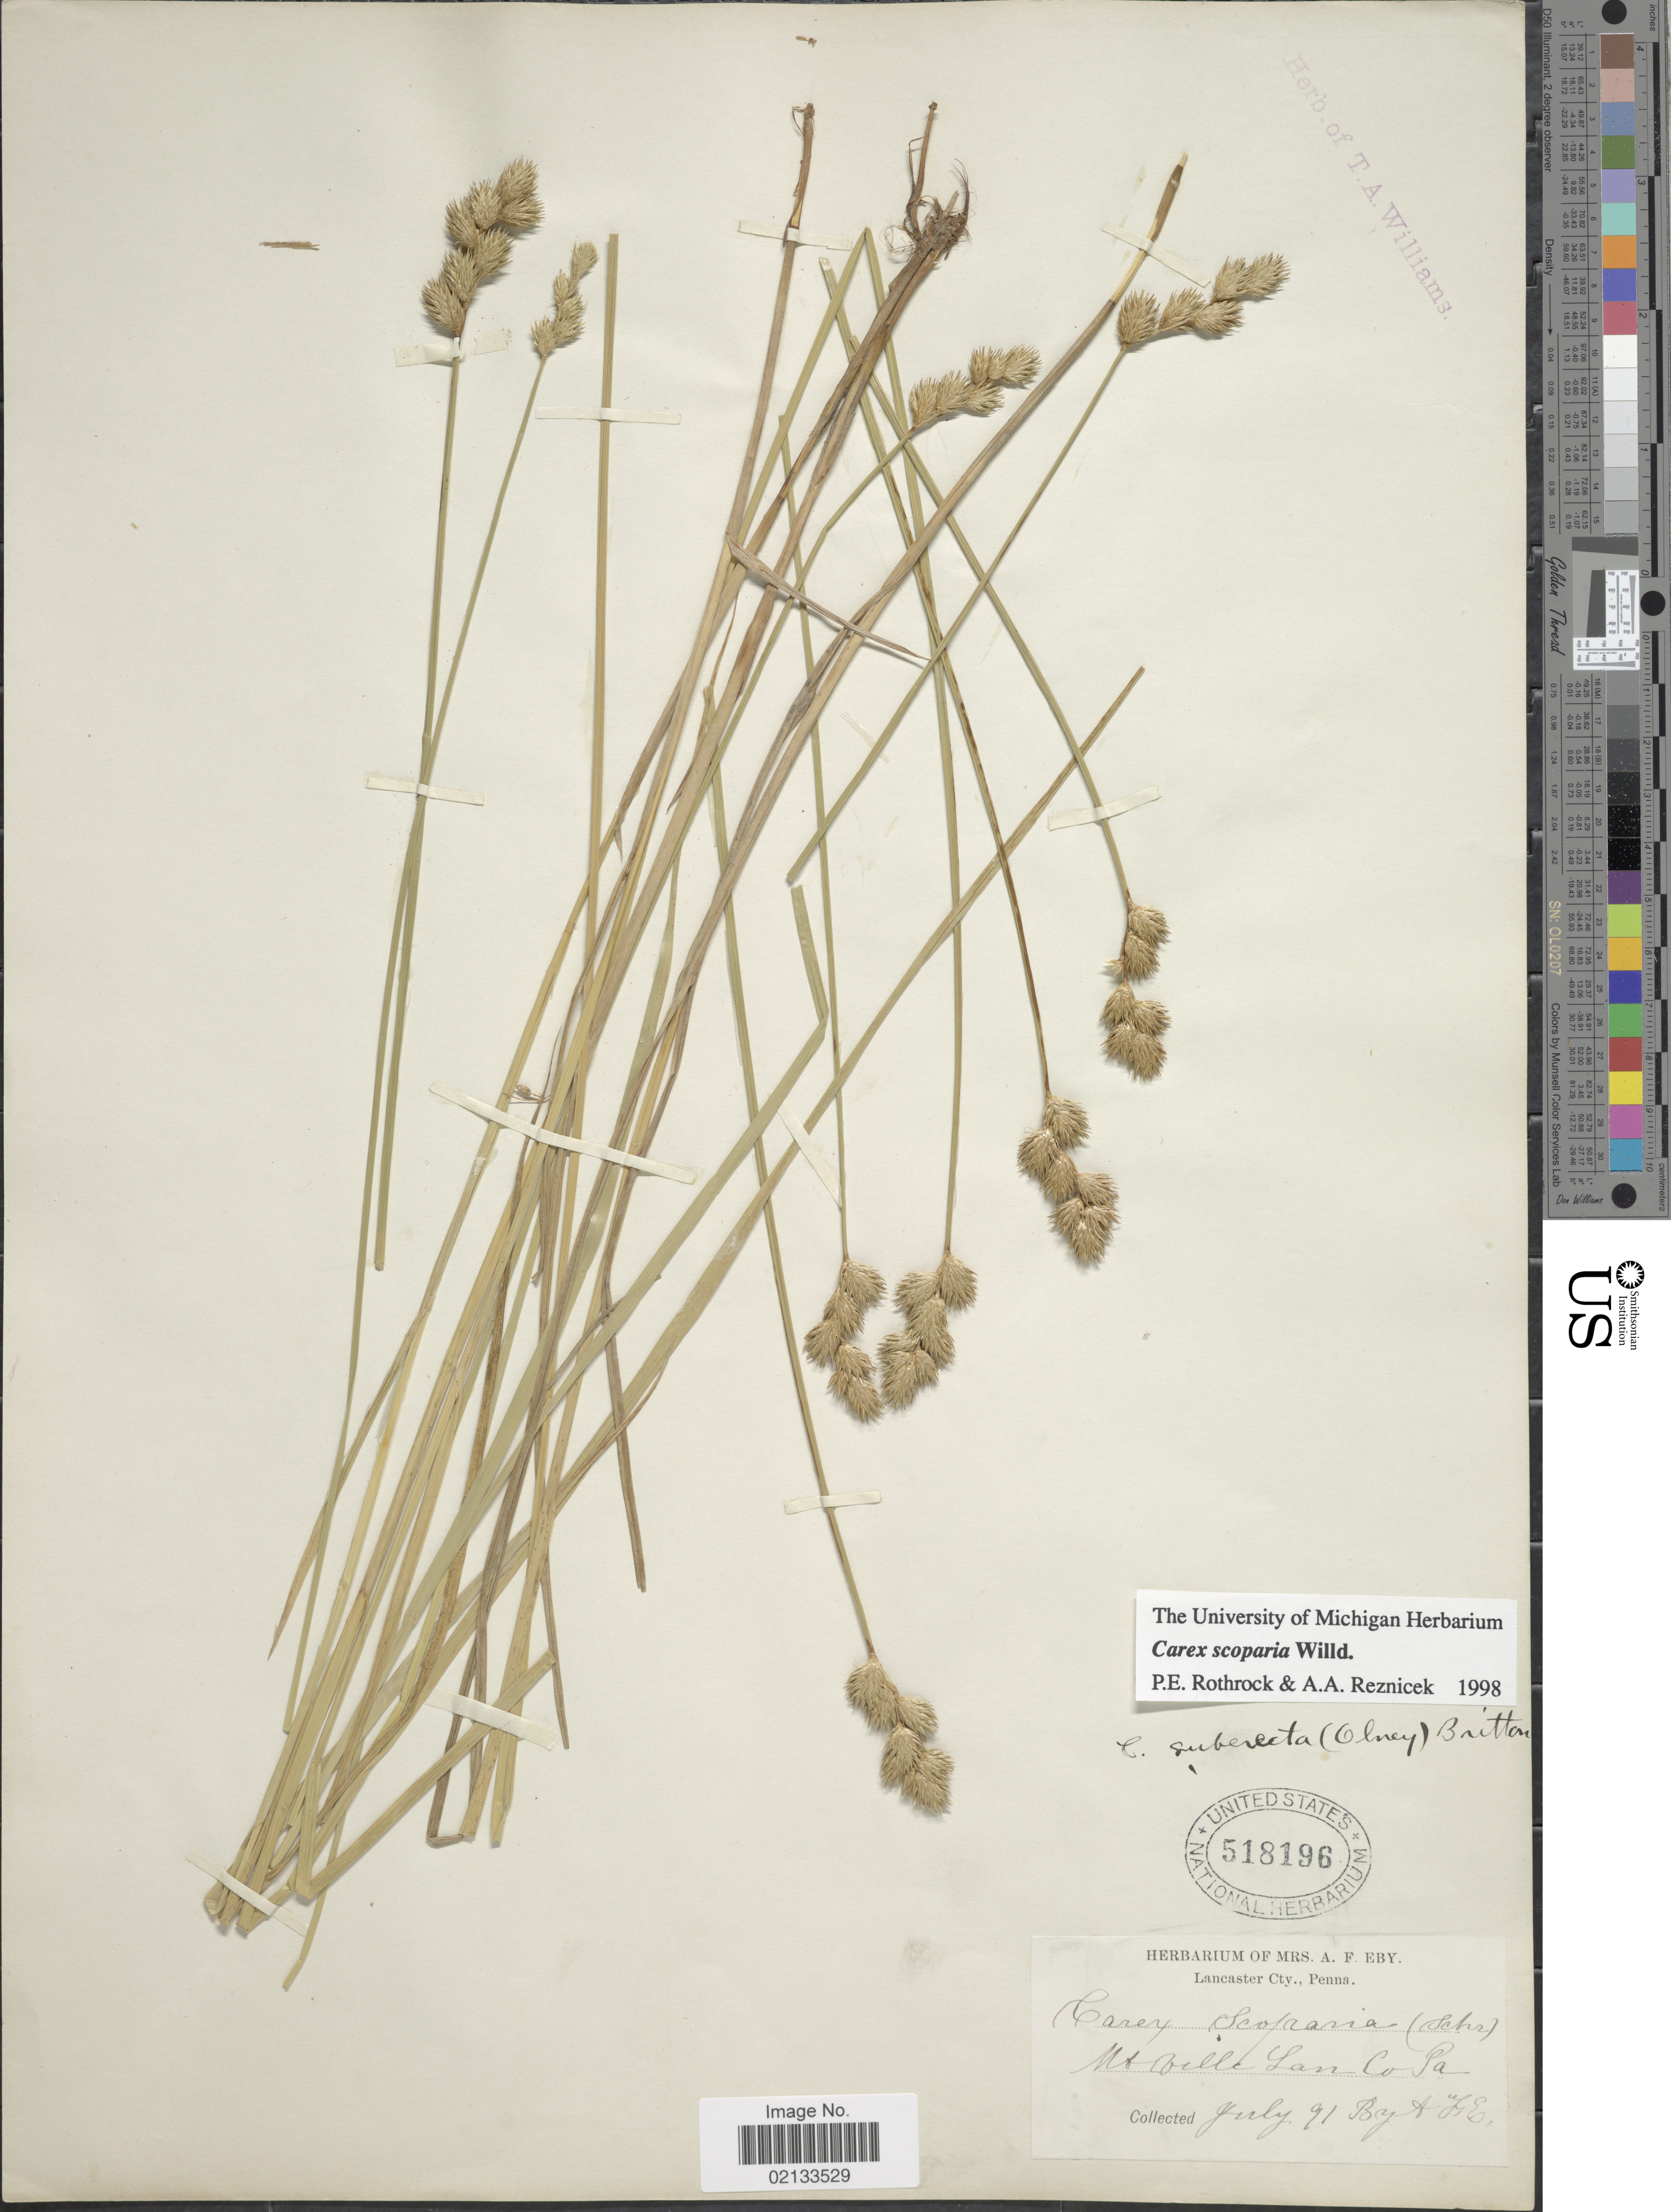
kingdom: Plantae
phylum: Tracheophyta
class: Liliopsida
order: Poales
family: Cyperaceae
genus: Carex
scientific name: Carex scoparia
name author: Schkuhr ex Willd.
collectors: Mrs. A. F. Eby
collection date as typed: Transcribed d/m/y: /7/91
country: United States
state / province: Pennsylvania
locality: Mt Ville Lan Co.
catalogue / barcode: US 518196